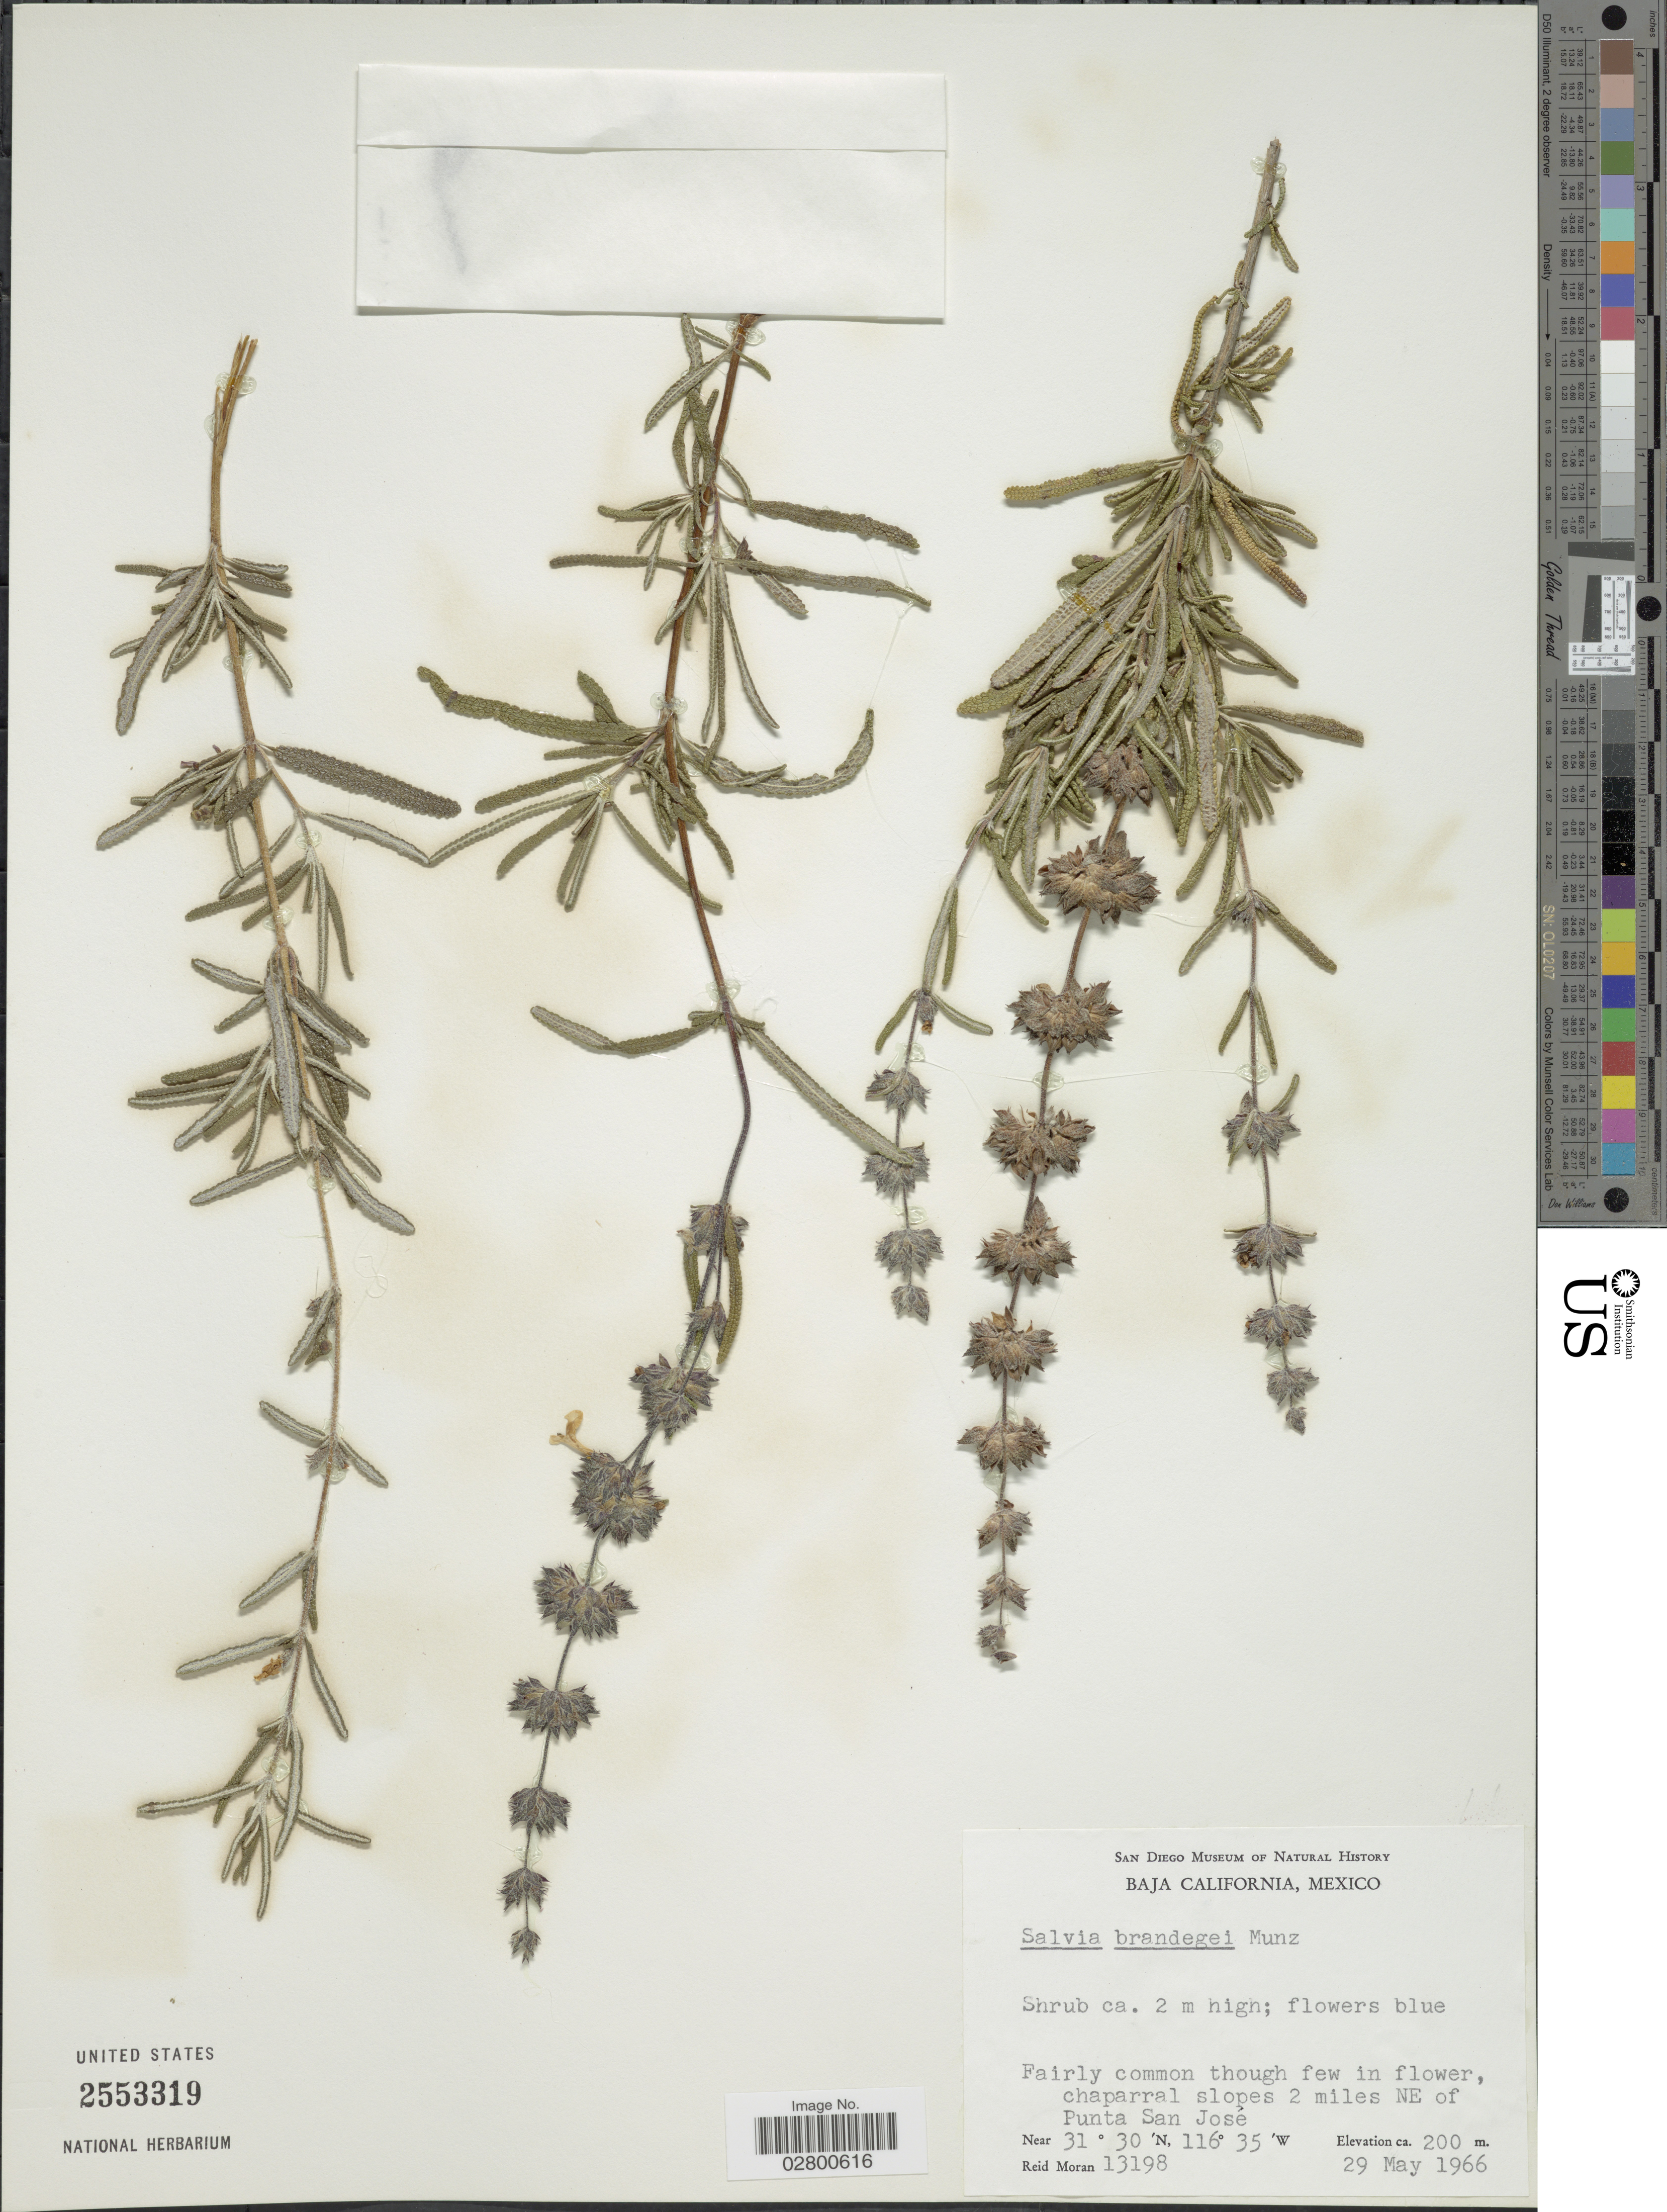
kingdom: Plantae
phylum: Tracheophyta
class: Magnoliopsida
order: Lamiales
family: Lamiaceae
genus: Salvia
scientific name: Salvia brandegeei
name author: Munz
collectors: R. V. Moran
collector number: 13198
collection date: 1966-05-29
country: Mexico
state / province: Baja California Norte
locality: Chaparral slopes 2 miles NE of Punta San José.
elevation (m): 200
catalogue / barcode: US 2553319